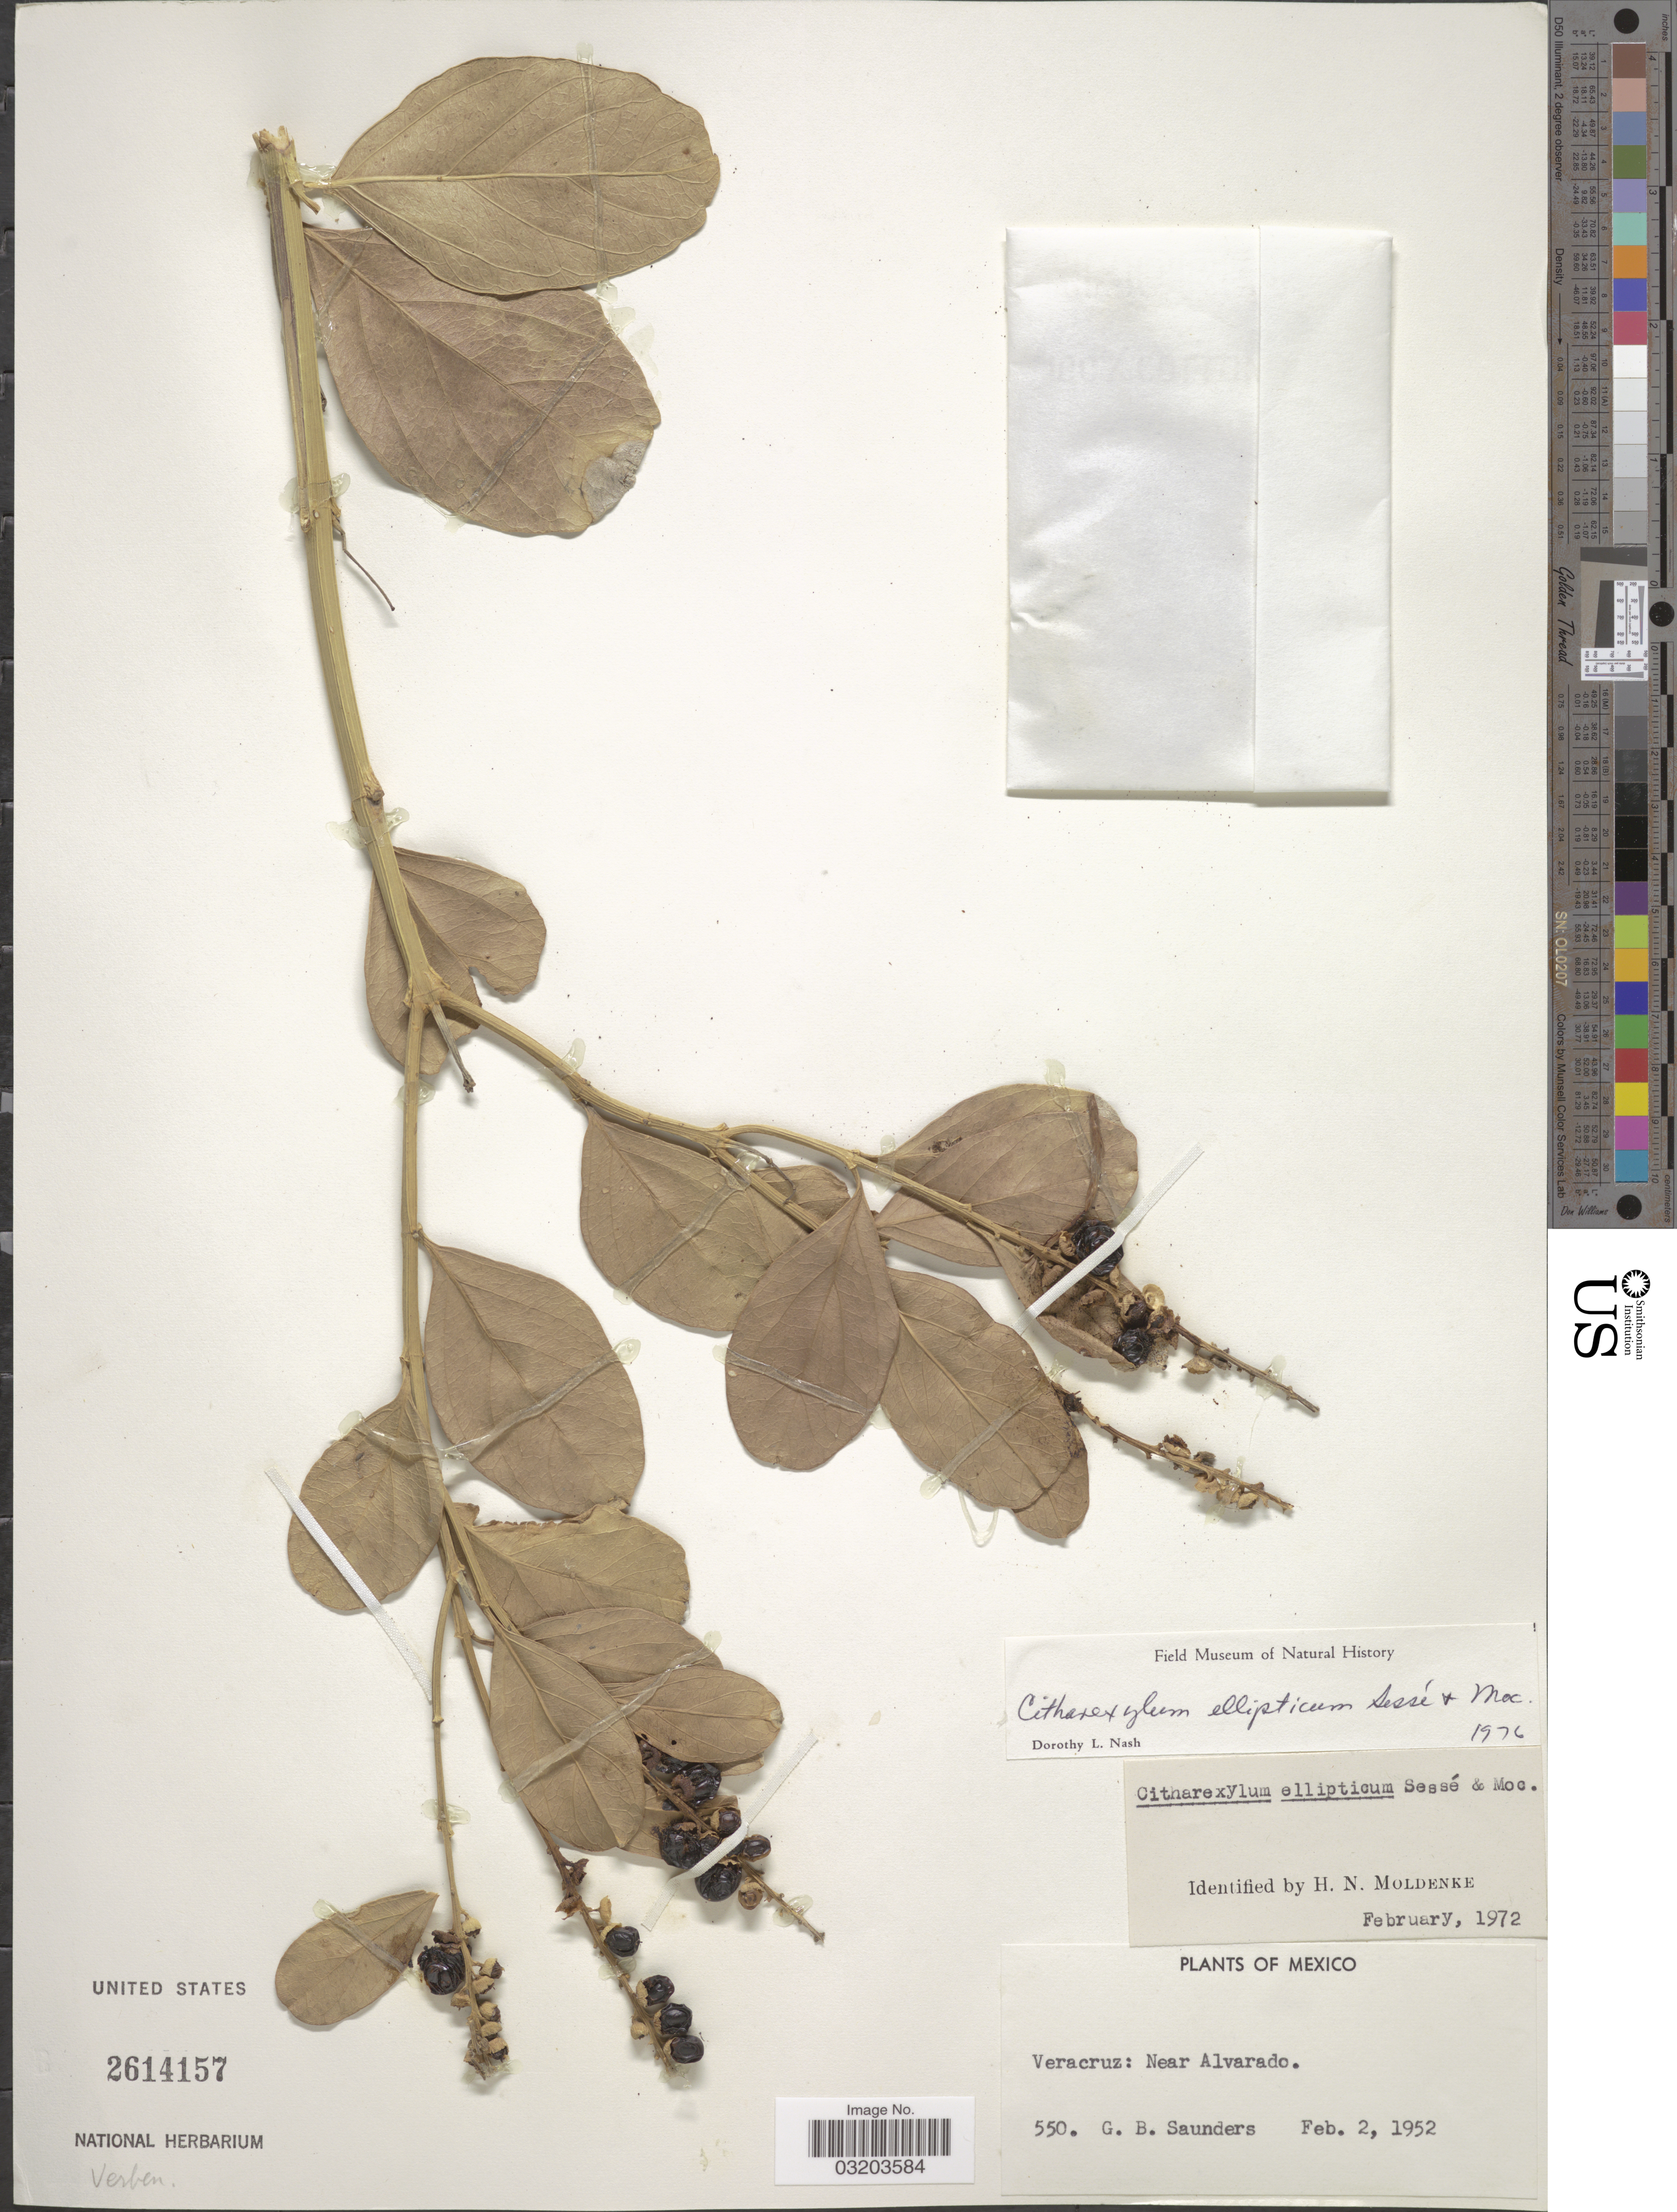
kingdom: Plantae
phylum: Tracheophyta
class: Magnoliopsida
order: Lamiales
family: Verbenaceae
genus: Citharexylum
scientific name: Citharexylum ellipticum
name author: Moc. & Sessé ex D. Don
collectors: G. B. Saunders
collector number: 550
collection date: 1952-02-02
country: Mexico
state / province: Veracruz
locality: Veracruz: Near Alvarado.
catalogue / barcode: US 2614157